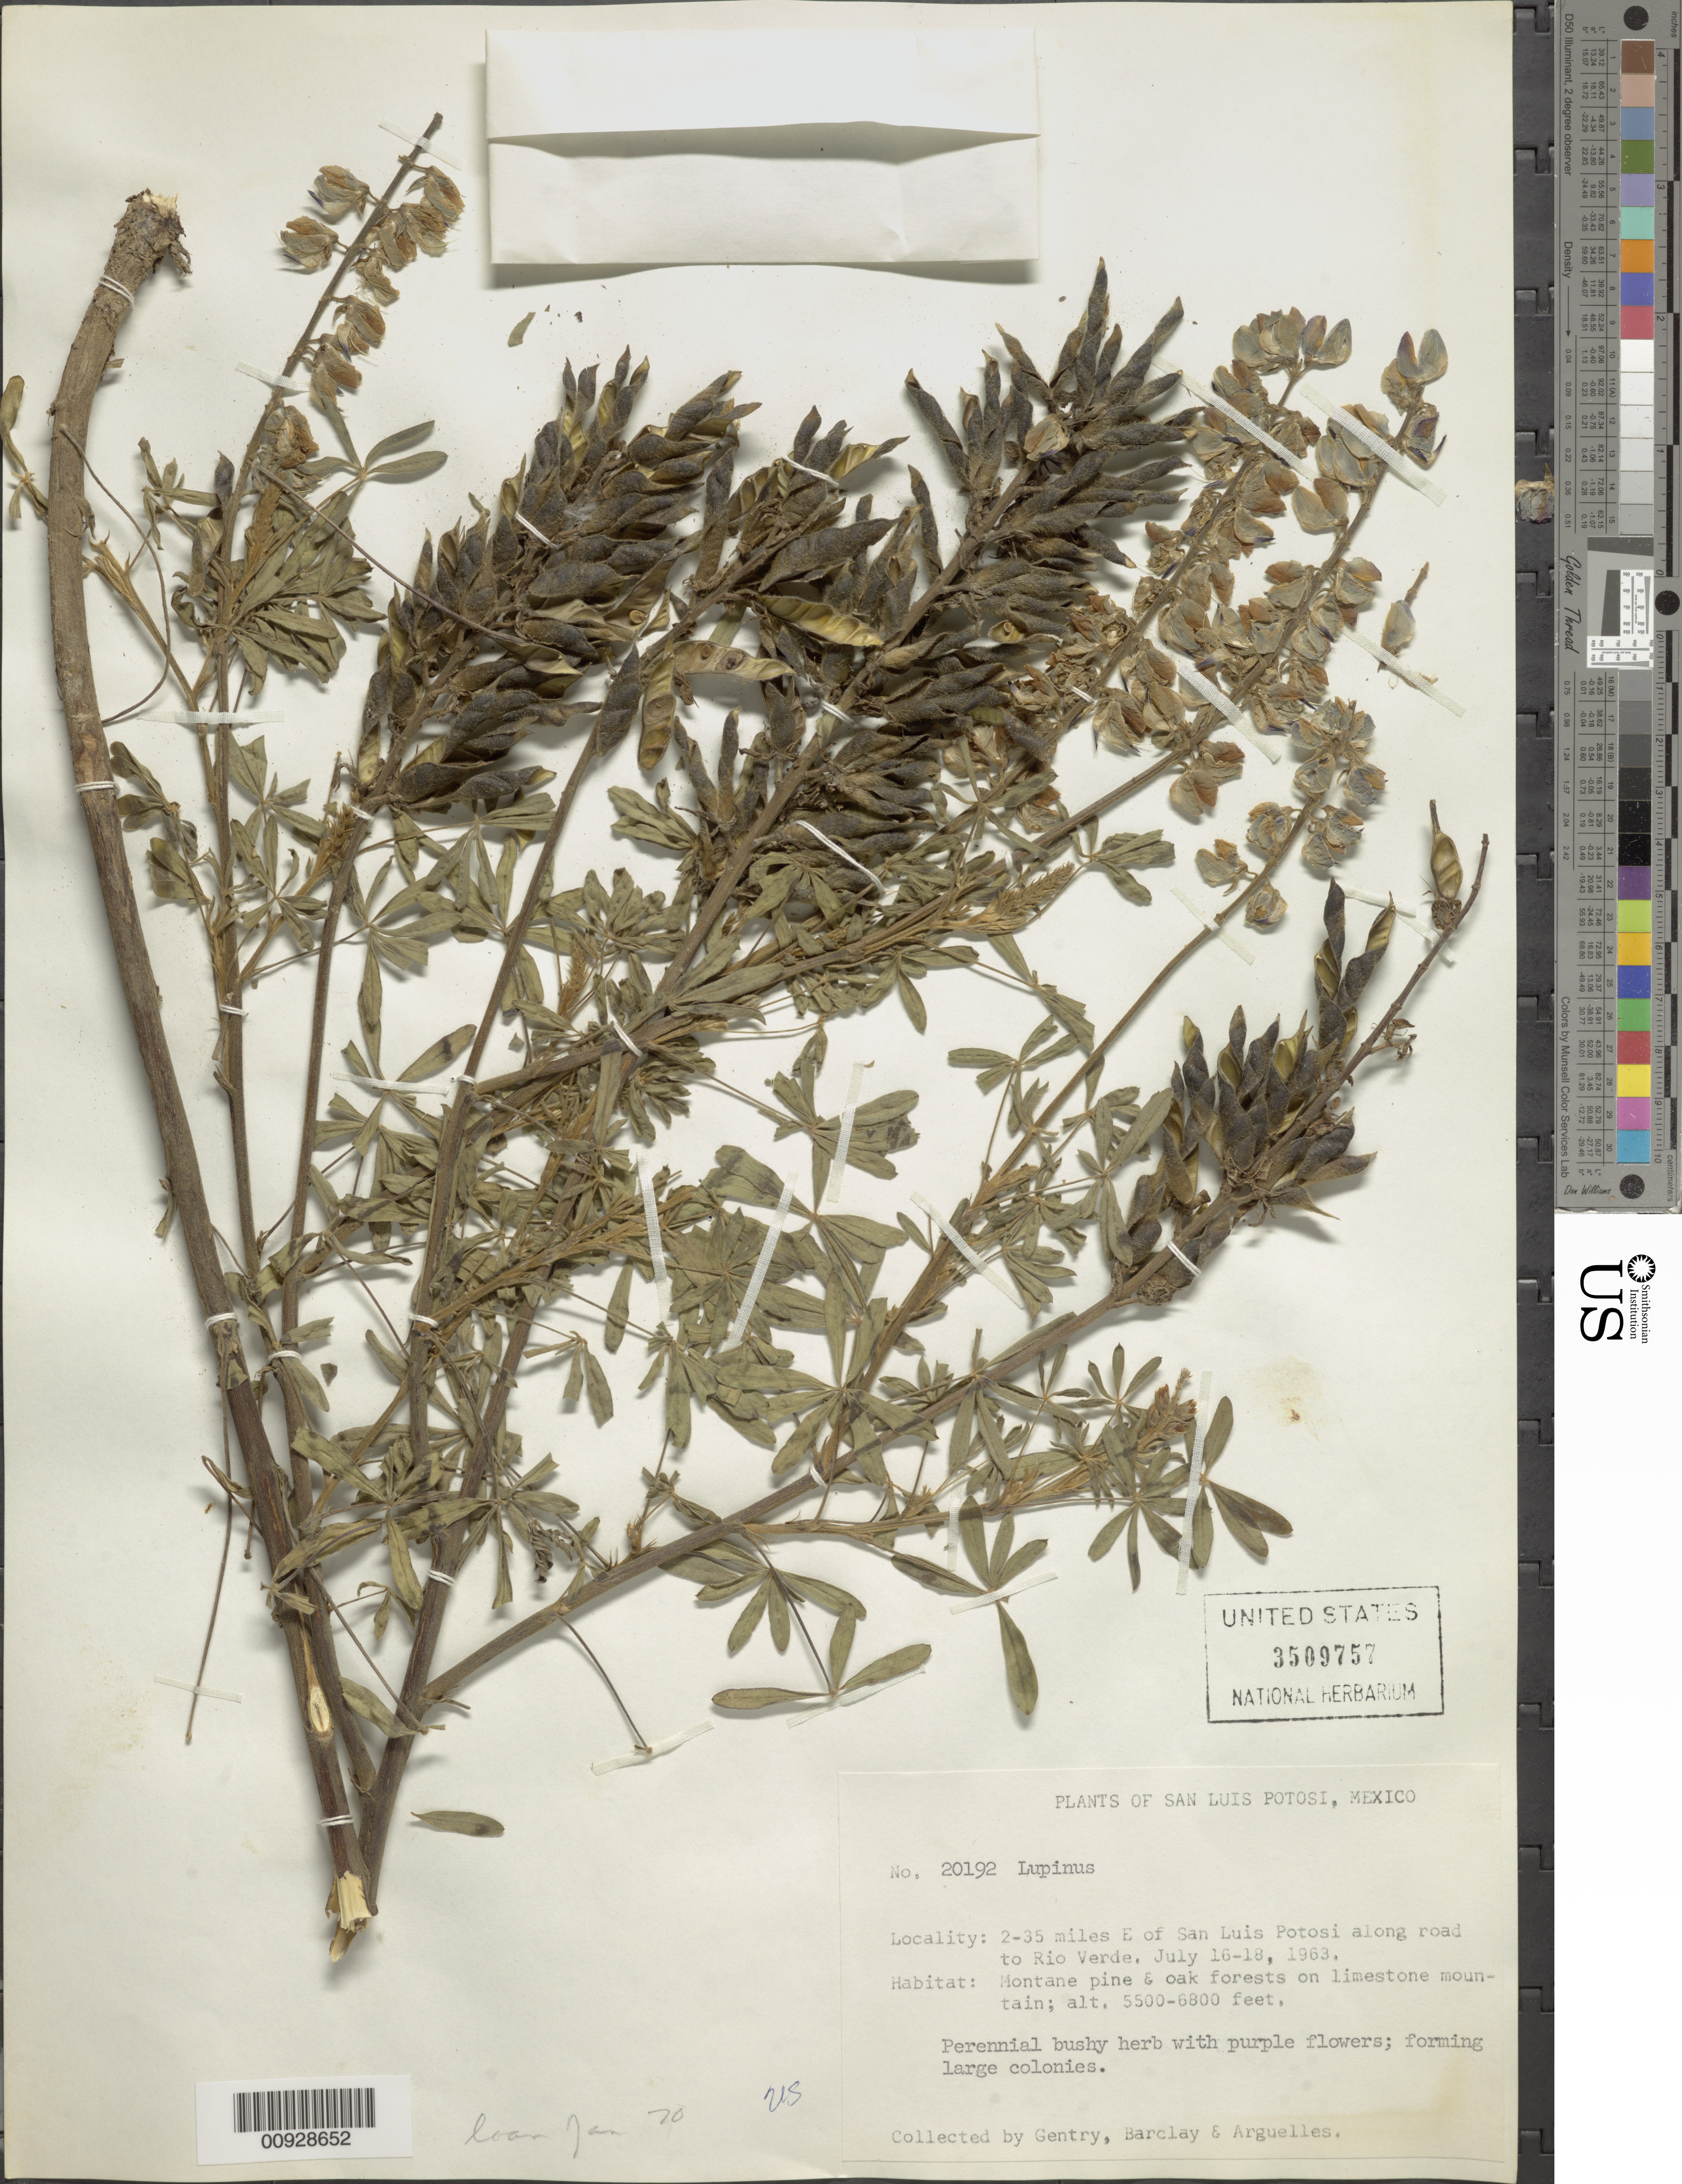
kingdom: Plantae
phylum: Tracheophyta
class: Magnoliopsida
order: Fabales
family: Fabaceae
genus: Lupinus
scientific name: Lupinus sp.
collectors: Gentry, --, -- Barclay & Arguelles, --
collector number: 20192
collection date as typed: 16 Jul 1963 to 18 Jul 1963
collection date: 1963-07-16/1963-07-18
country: Mexico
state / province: San Luis Potosí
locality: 2-35 miles E of San Luis Potosí along road to Río Verde.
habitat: Montane pine & oak forests on limestone mountain.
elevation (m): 1676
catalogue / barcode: US 3509757